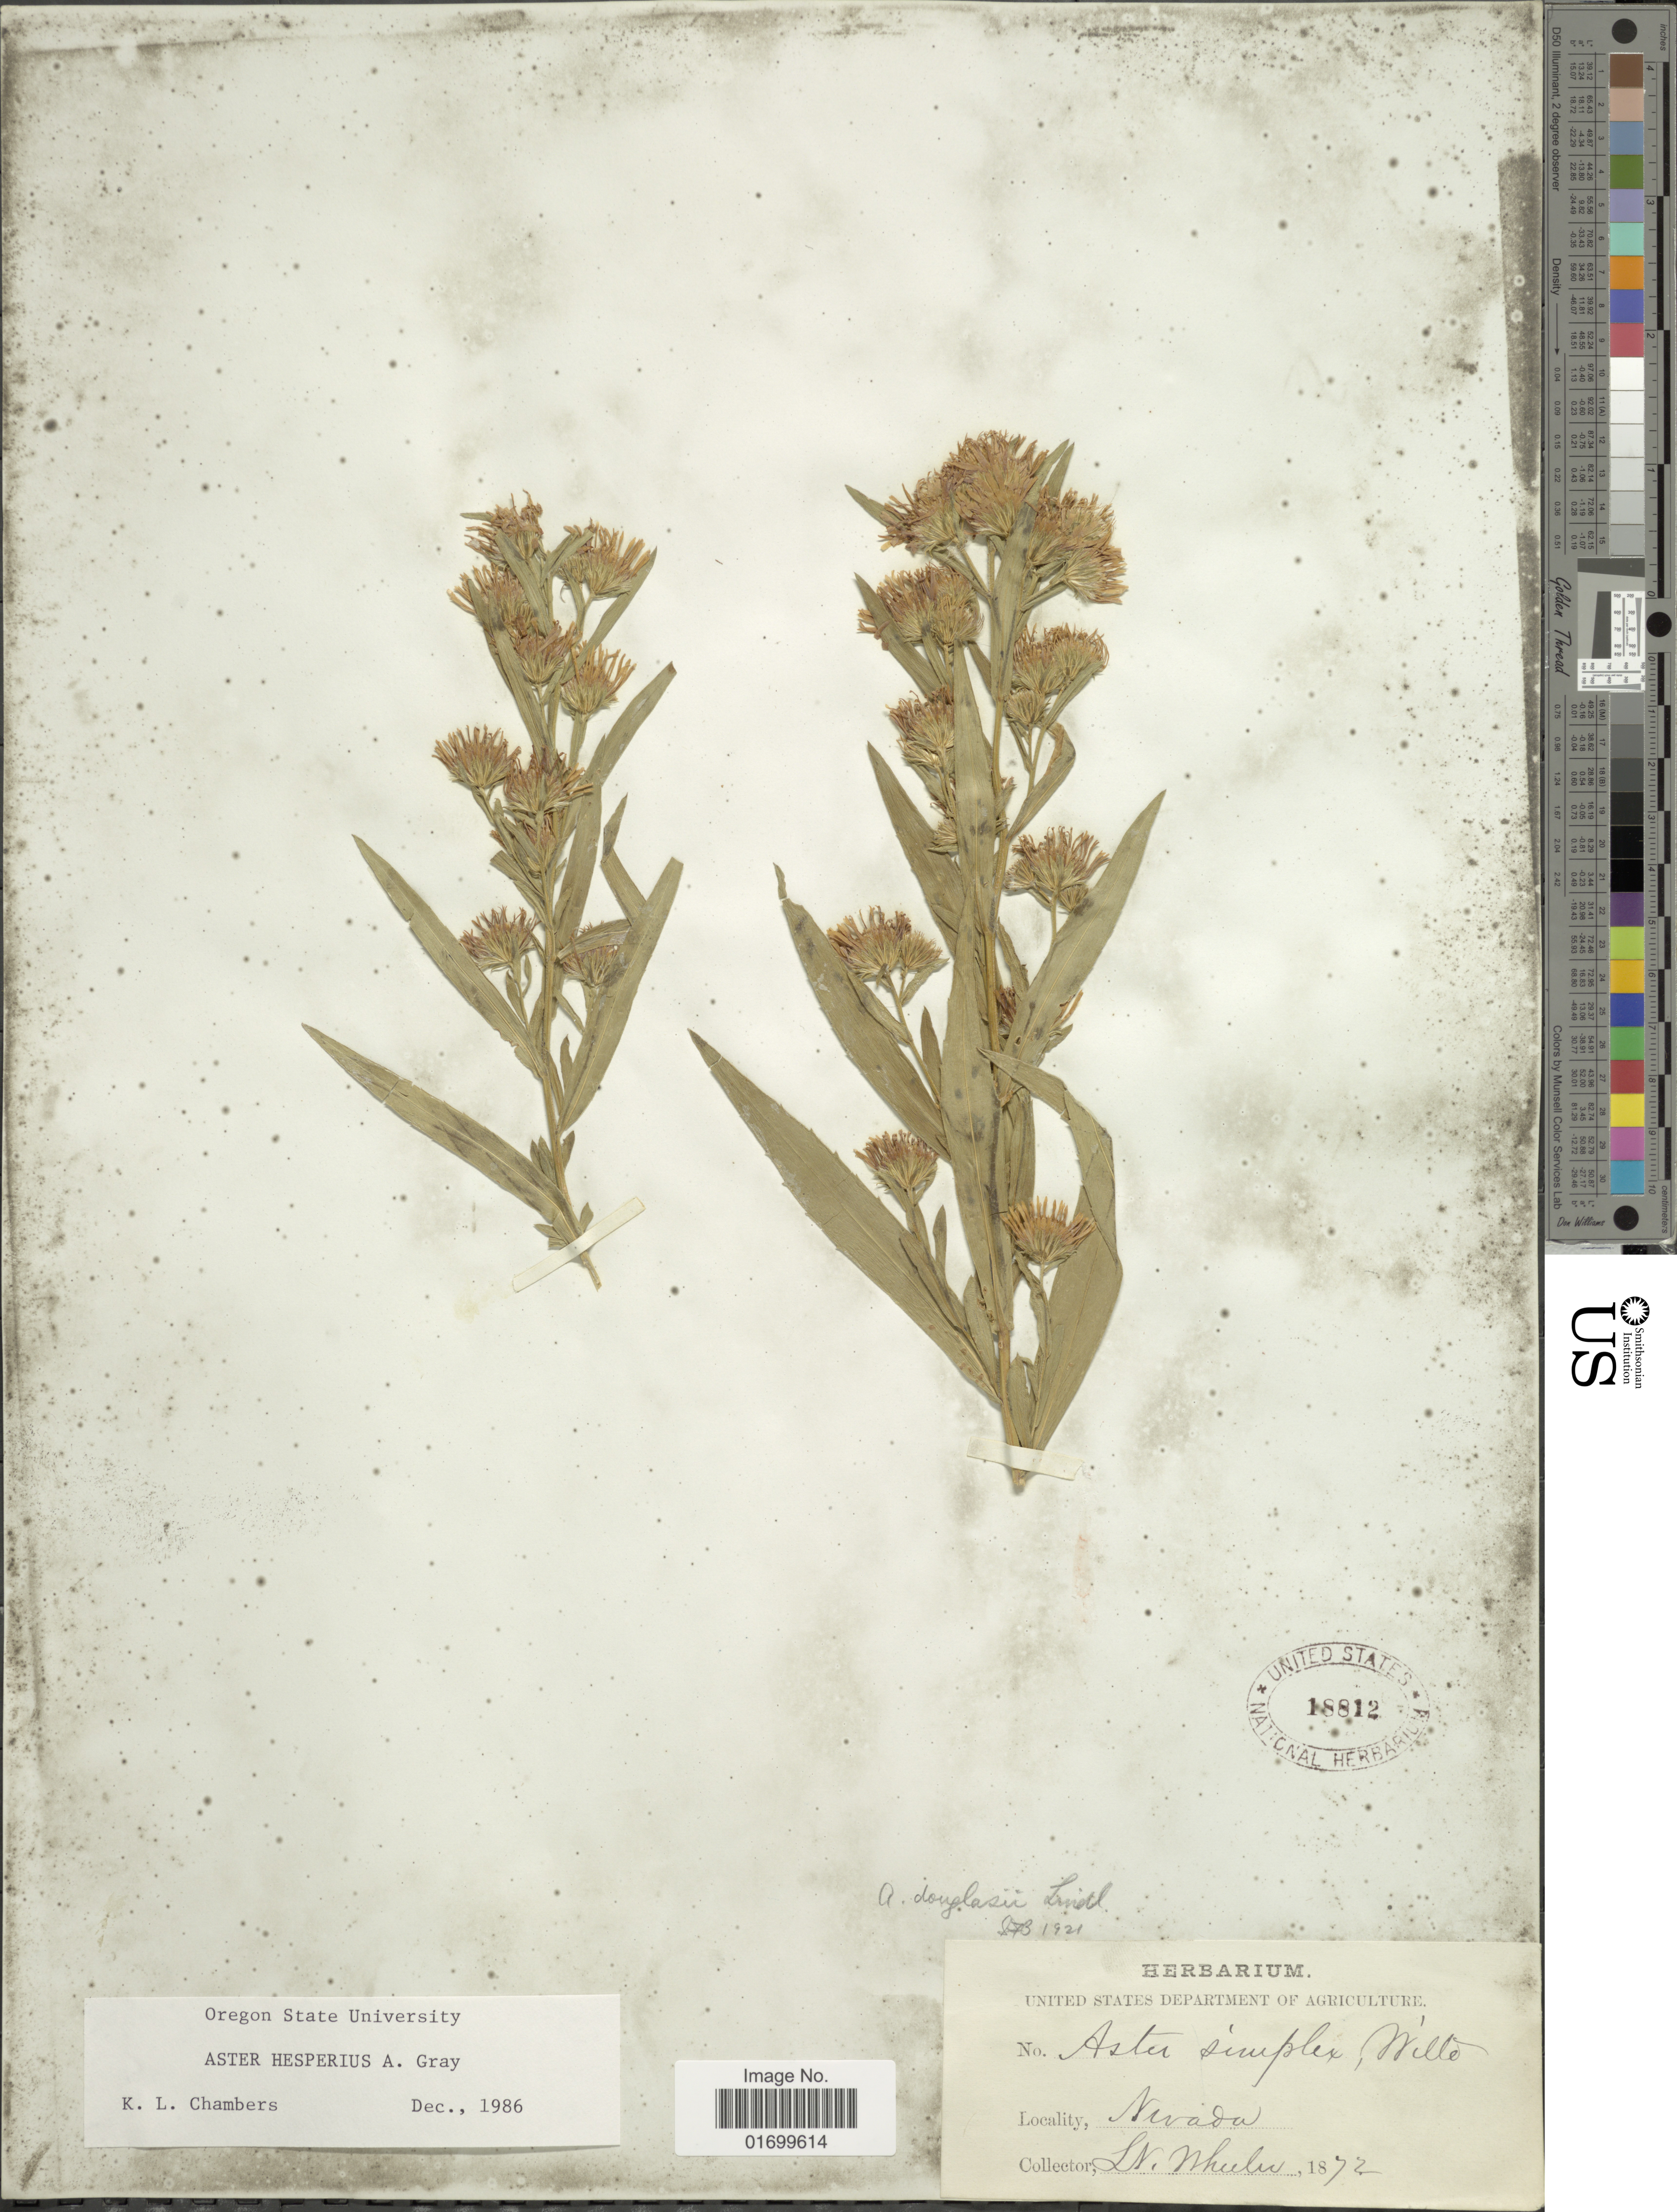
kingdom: Plantae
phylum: Tracheophyta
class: Magnoliopsida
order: Asterales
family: Asteraceae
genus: Symphyotrichum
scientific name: Symphyotrichum hesperium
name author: (A. Gray) Á. Löve & D. Löve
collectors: L. Wheeler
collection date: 1872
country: United States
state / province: Nevada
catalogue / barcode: US 18812